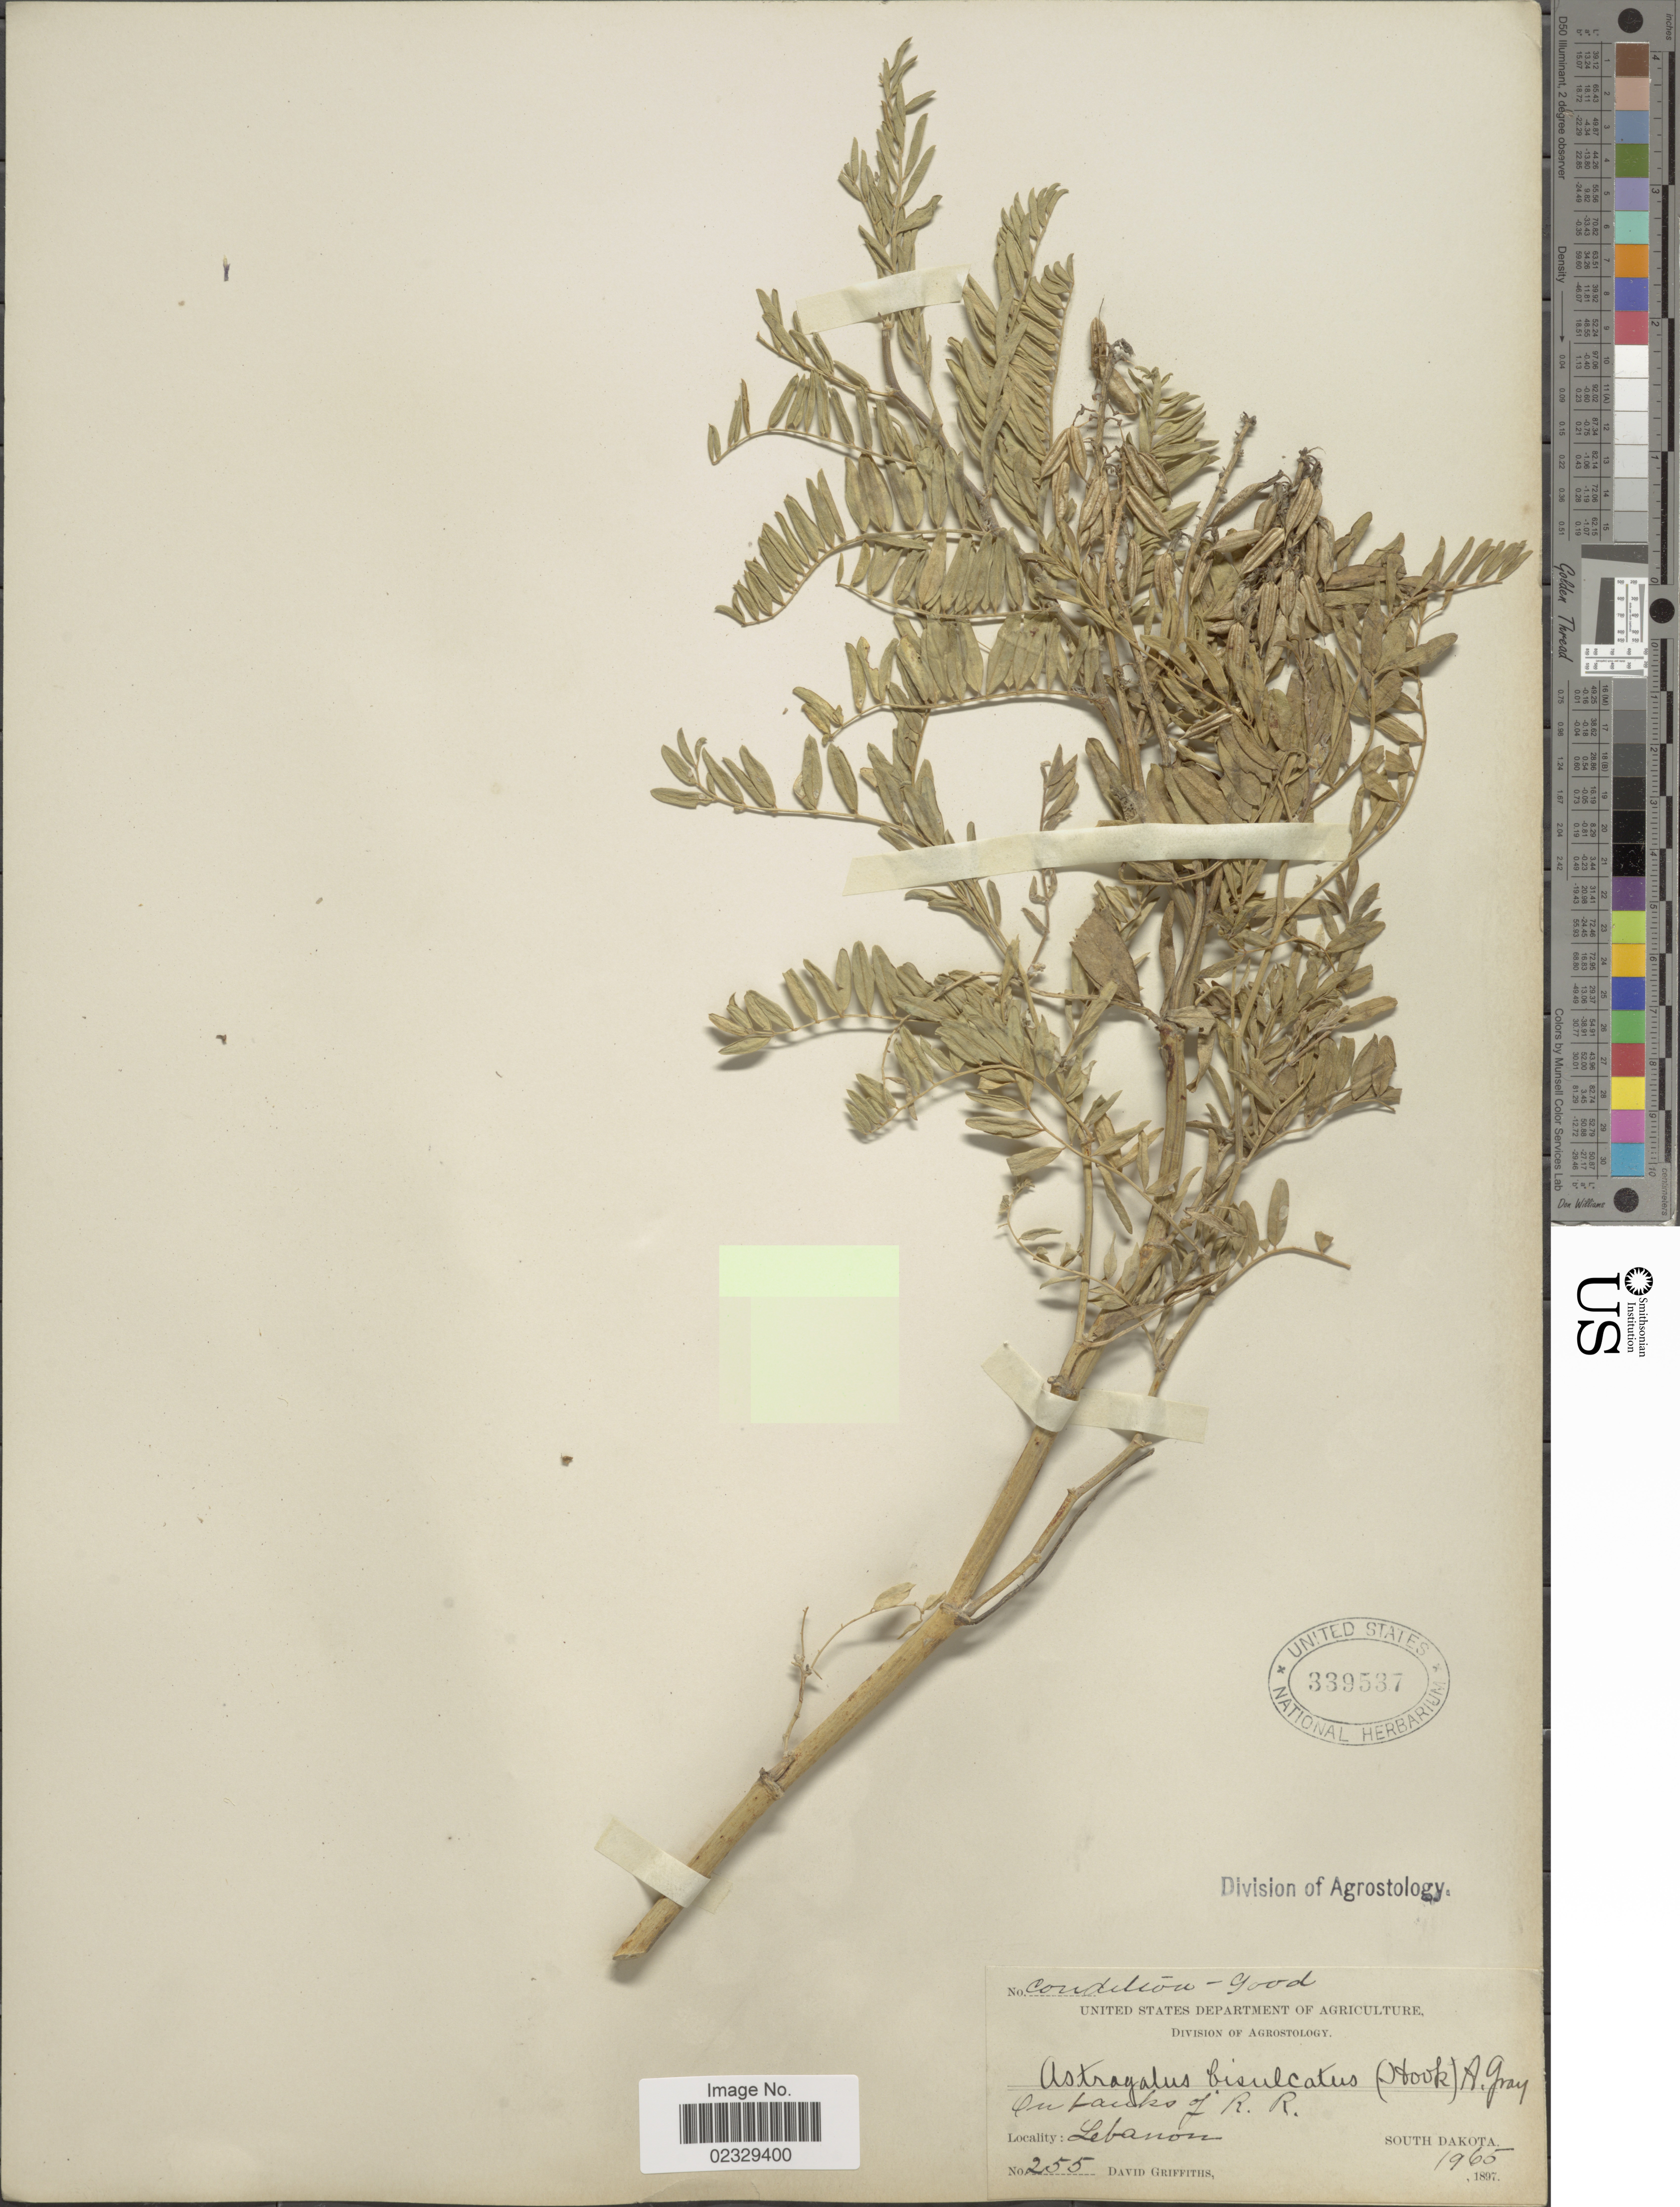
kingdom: Plantae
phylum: Tracheophyta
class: Magnoliopsida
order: Fabales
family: Fabaceae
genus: Astragalus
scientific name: Astragalus bisulcatus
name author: (Hook.) A. Gray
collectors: D. Griffiths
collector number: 255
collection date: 1965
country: United States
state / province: South Dakota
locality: On banks of R. R., Lebanon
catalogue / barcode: US 339537